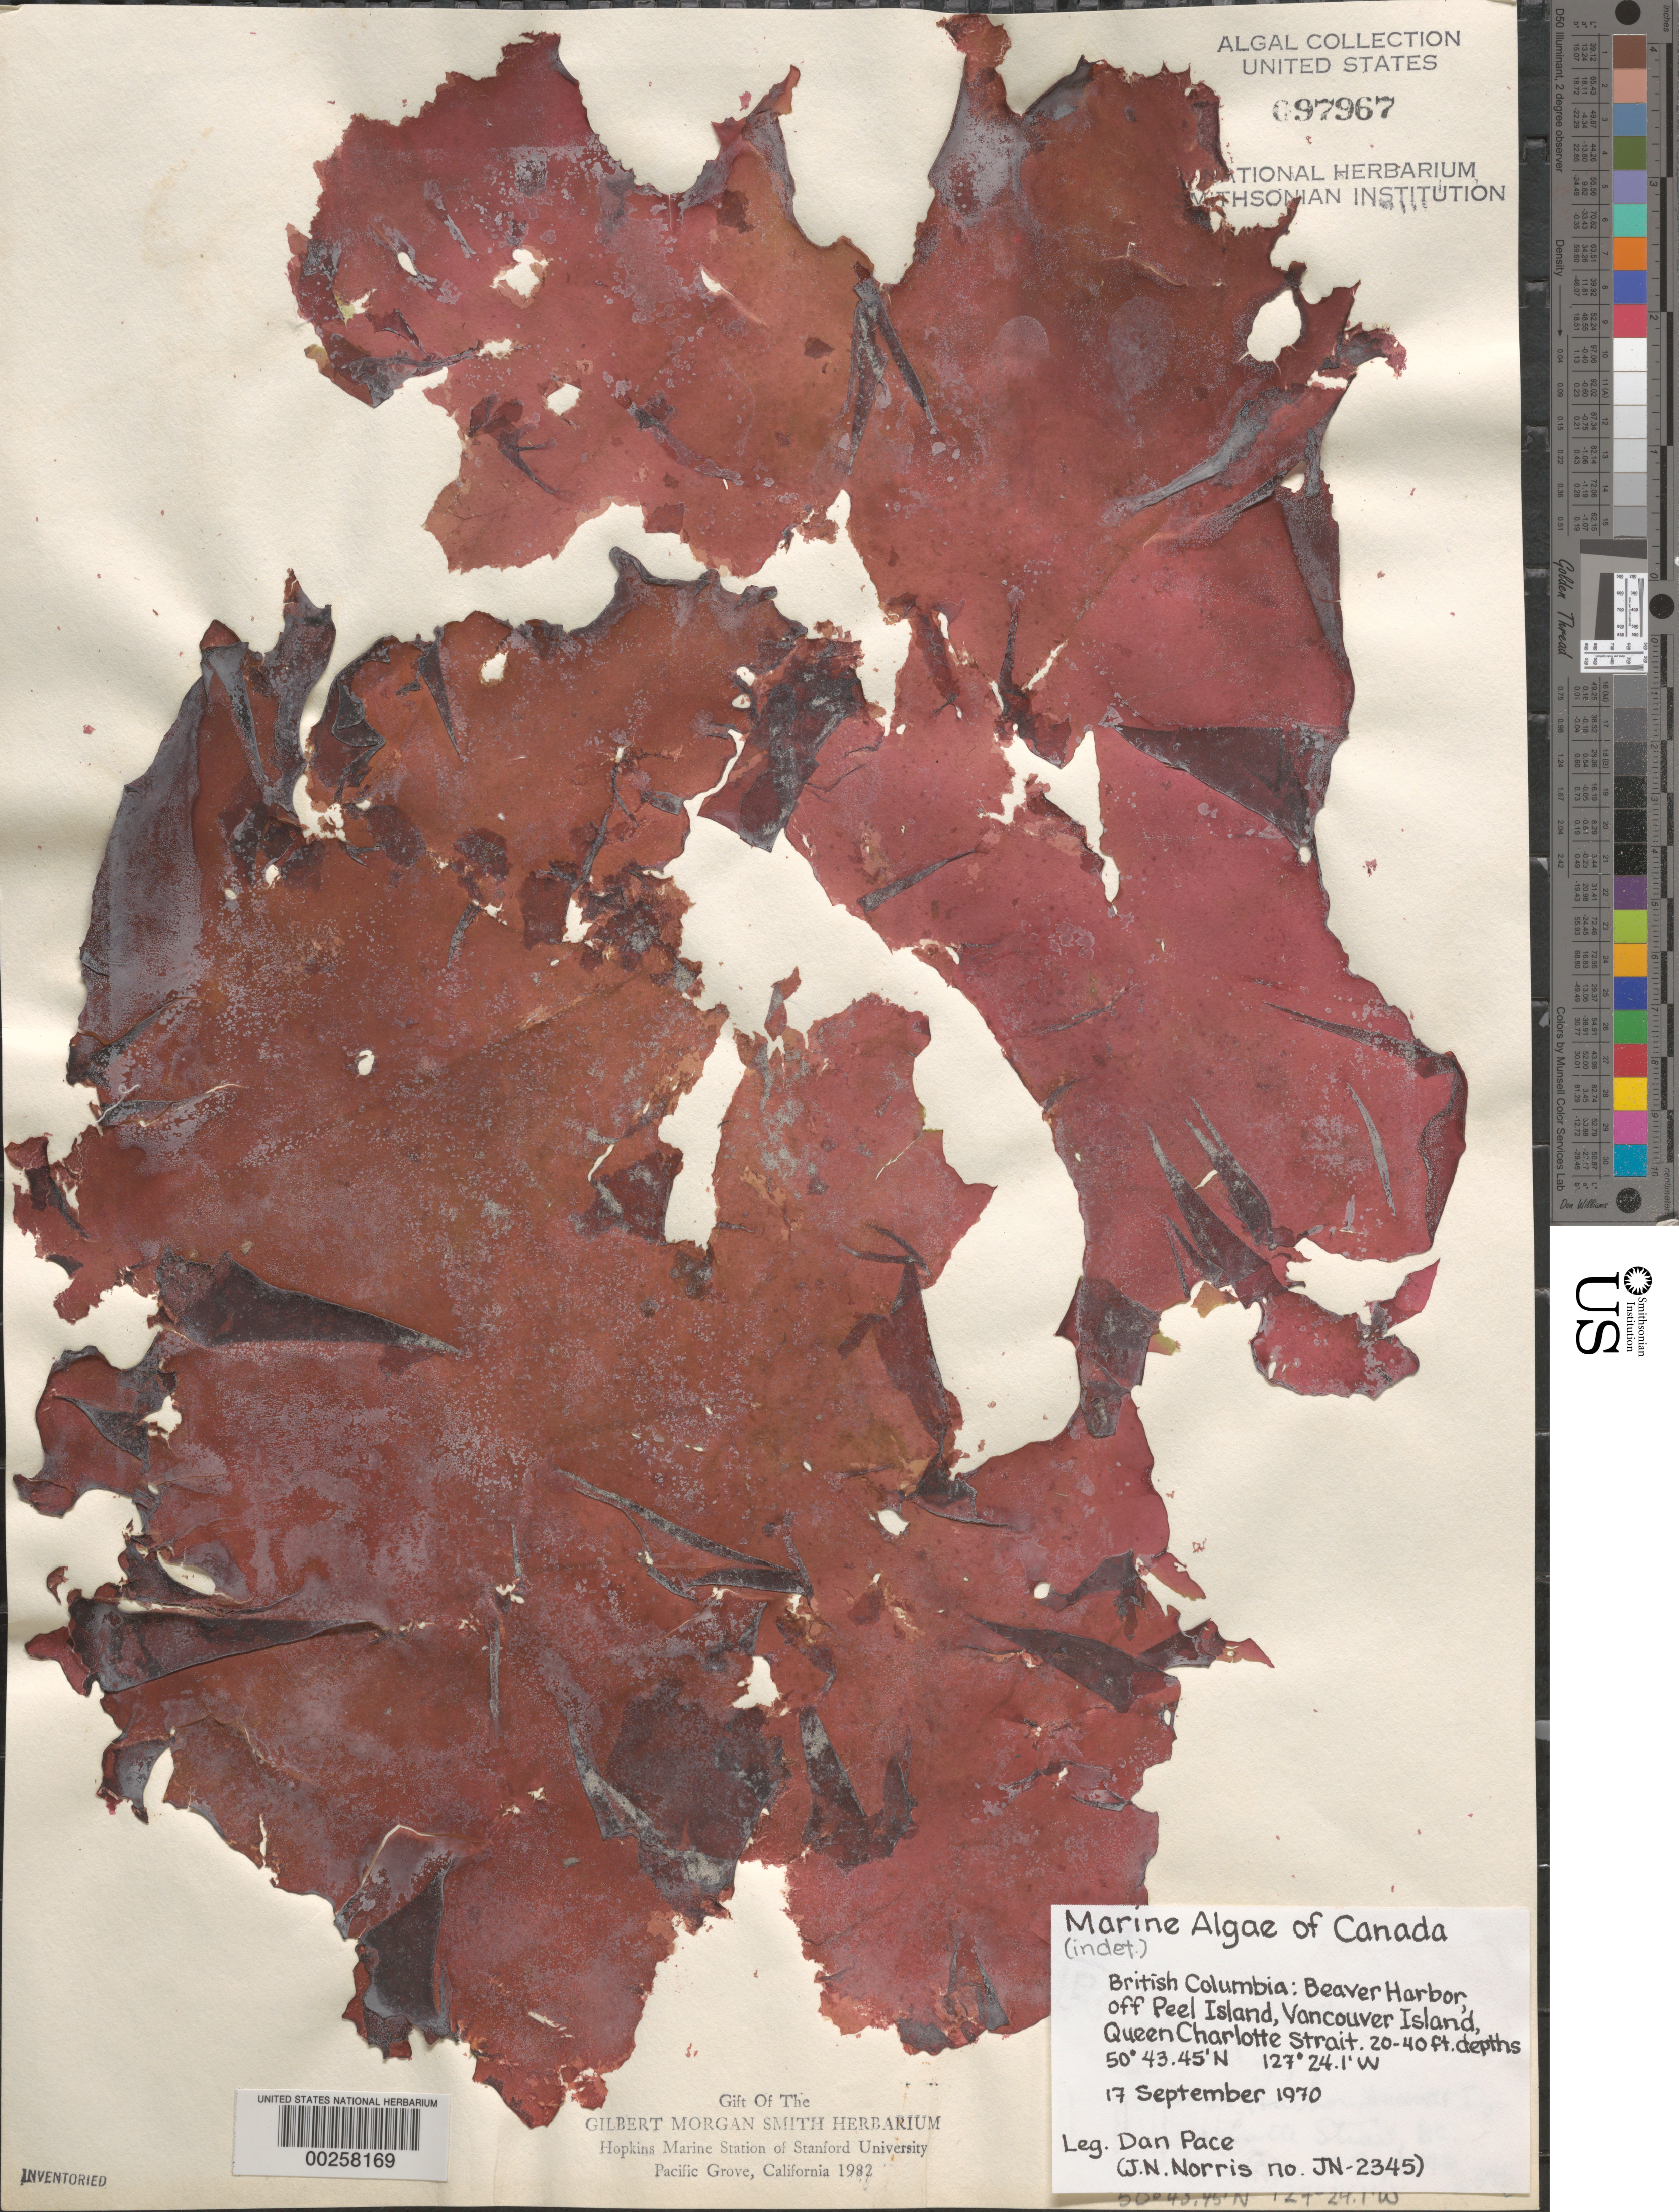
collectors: D. Pace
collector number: Jn-2345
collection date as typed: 17 Sep 1970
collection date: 1970-09-17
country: Canada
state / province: British Columbia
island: Vancouver Island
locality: Beaver Harbor, off Peel Island, Queen Charlotte Strait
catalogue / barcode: US 97967